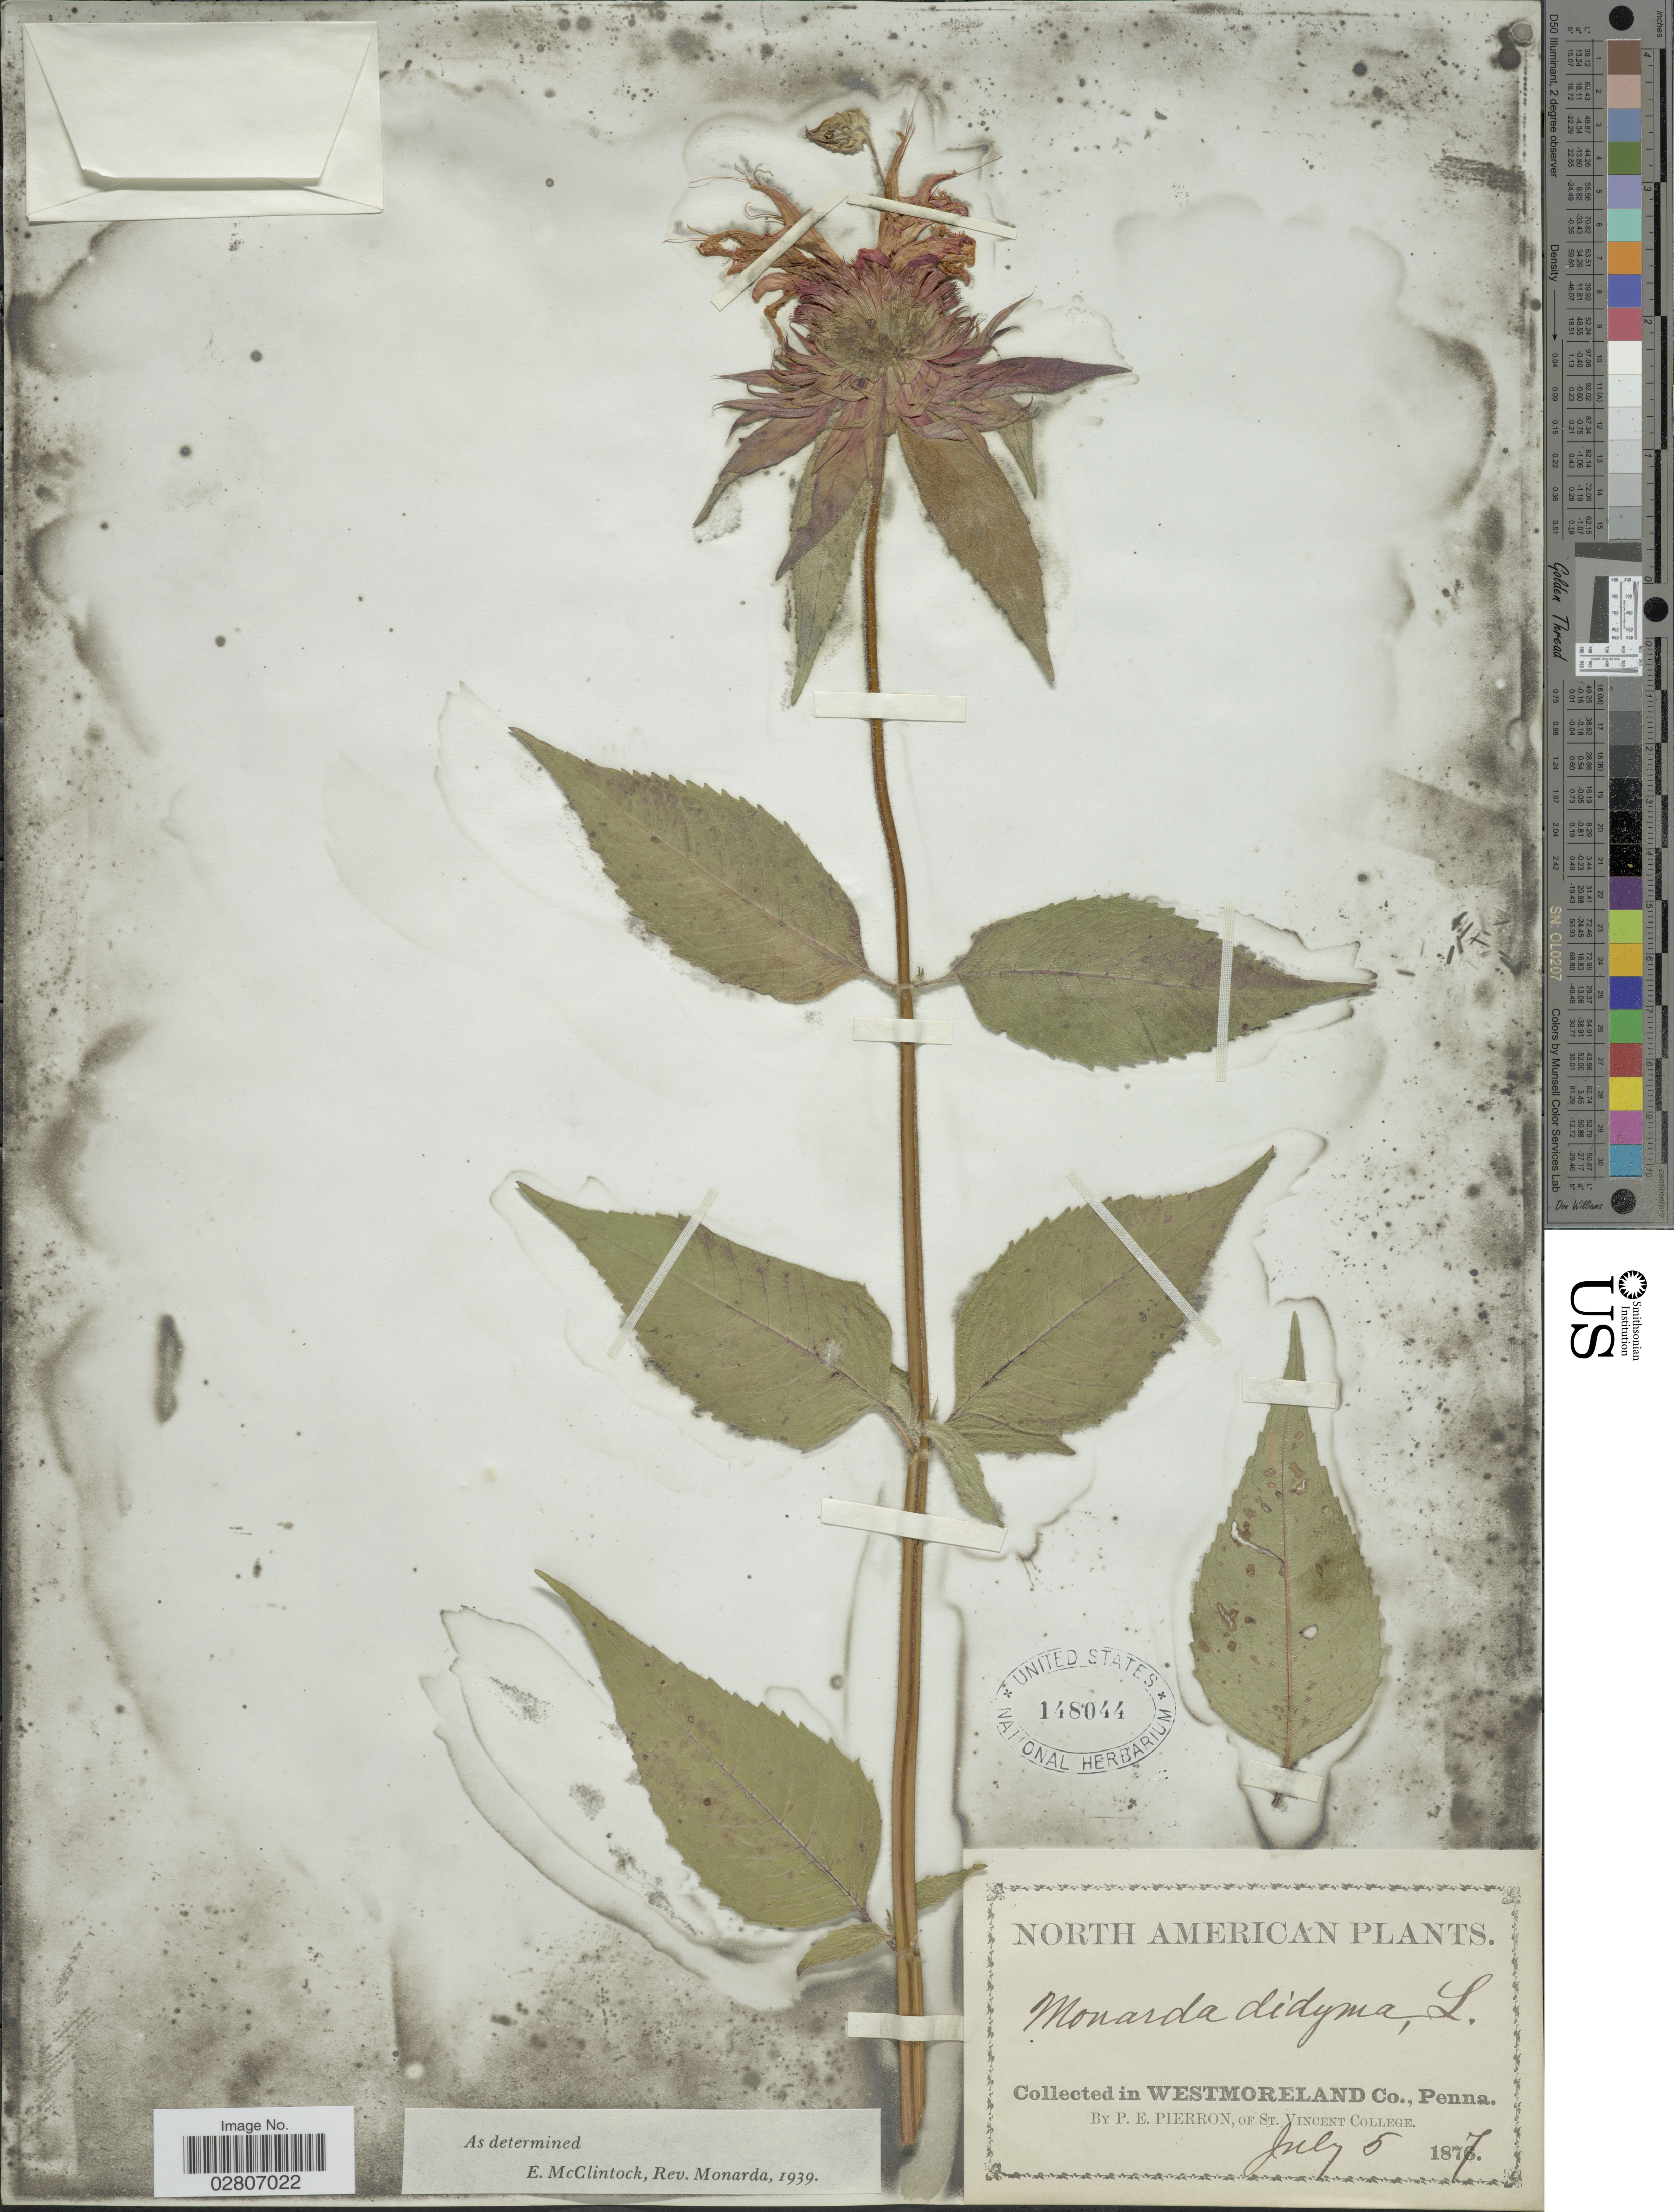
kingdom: Plantae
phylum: Tracheophyta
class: Magnoliopsida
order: Lamiales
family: Lamiaceae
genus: Monarda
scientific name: Monarda didyma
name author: L.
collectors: P. Pierron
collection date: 1877-07-05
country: United States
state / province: Pennsylvania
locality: Westmoreland Co.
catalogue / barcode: US 148044